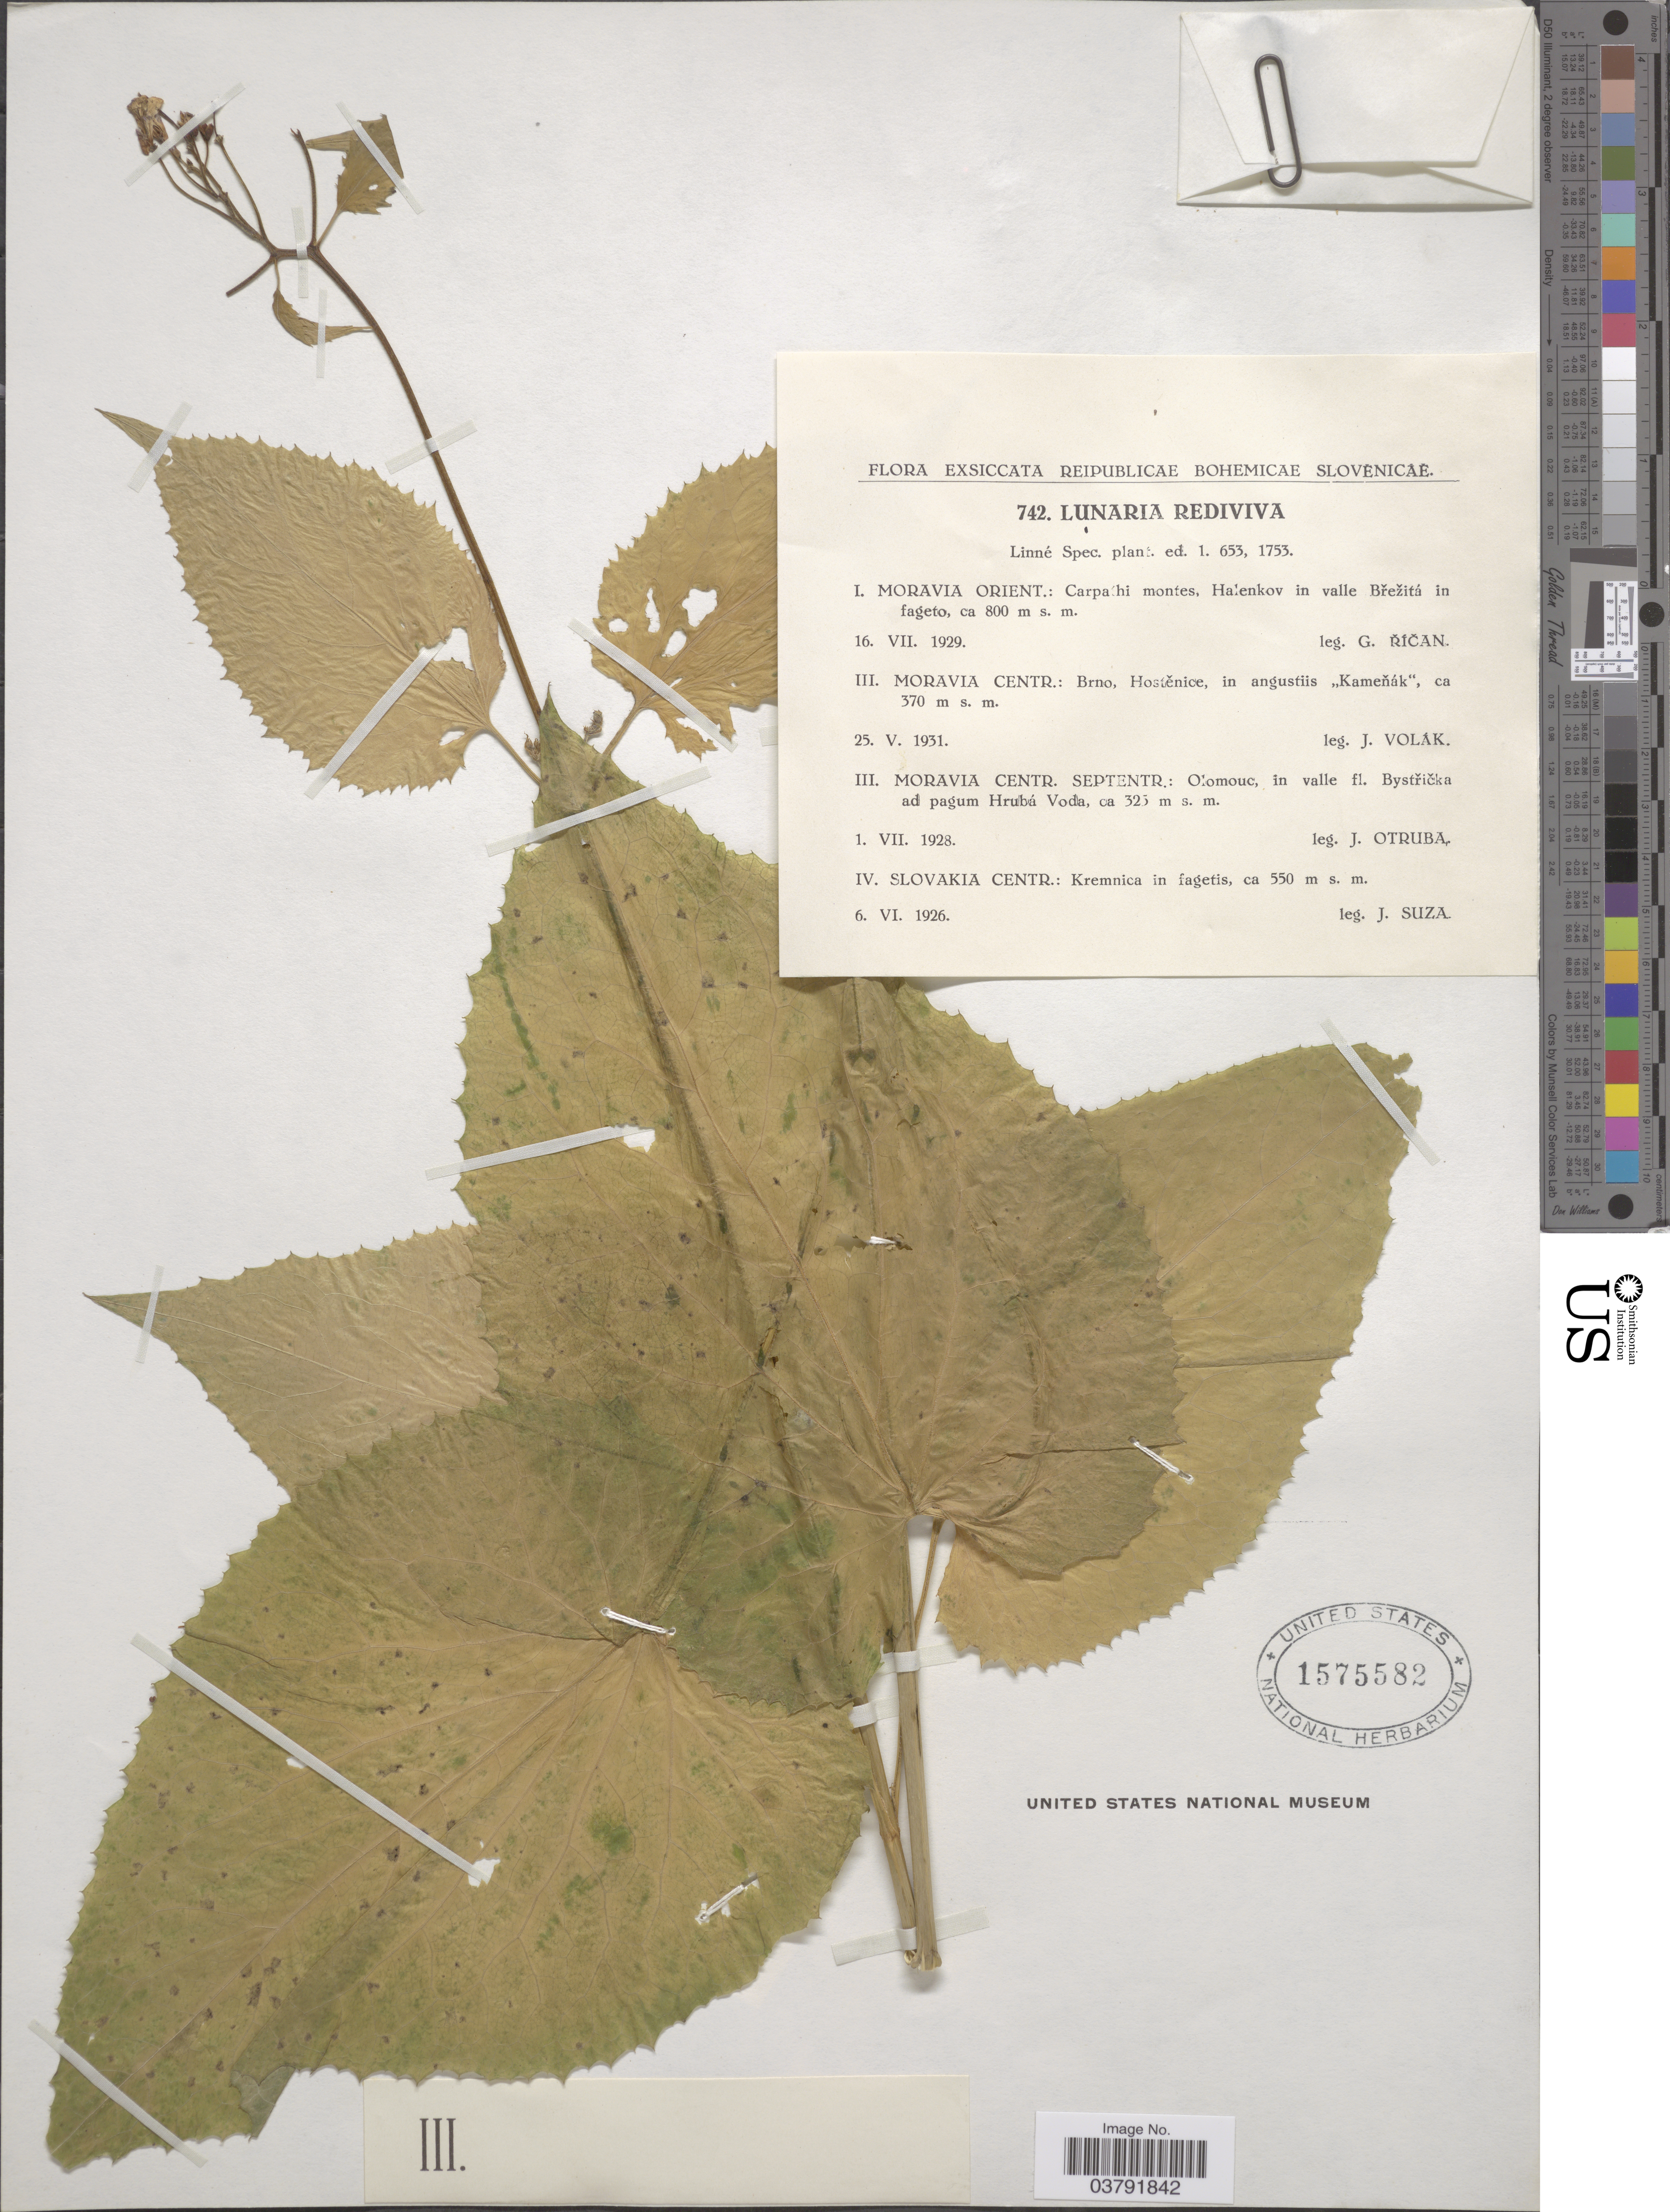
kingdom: Plantae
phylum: Tracheophyta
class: Magnoliopsida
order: Brassicales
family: Brassicaceae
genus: Lunaria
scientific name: Lunaria rediviva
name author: L.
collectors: J. Otruba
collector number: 742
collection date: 1928-07-01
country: Czechia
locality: Reipublicae Bohemicae Slovenicae. Moravia Centr. Septentr.: Olomouc, in valle fl. Bystřička ad pagum Hrubá Voda.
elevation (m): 325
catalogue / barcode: US 1575582